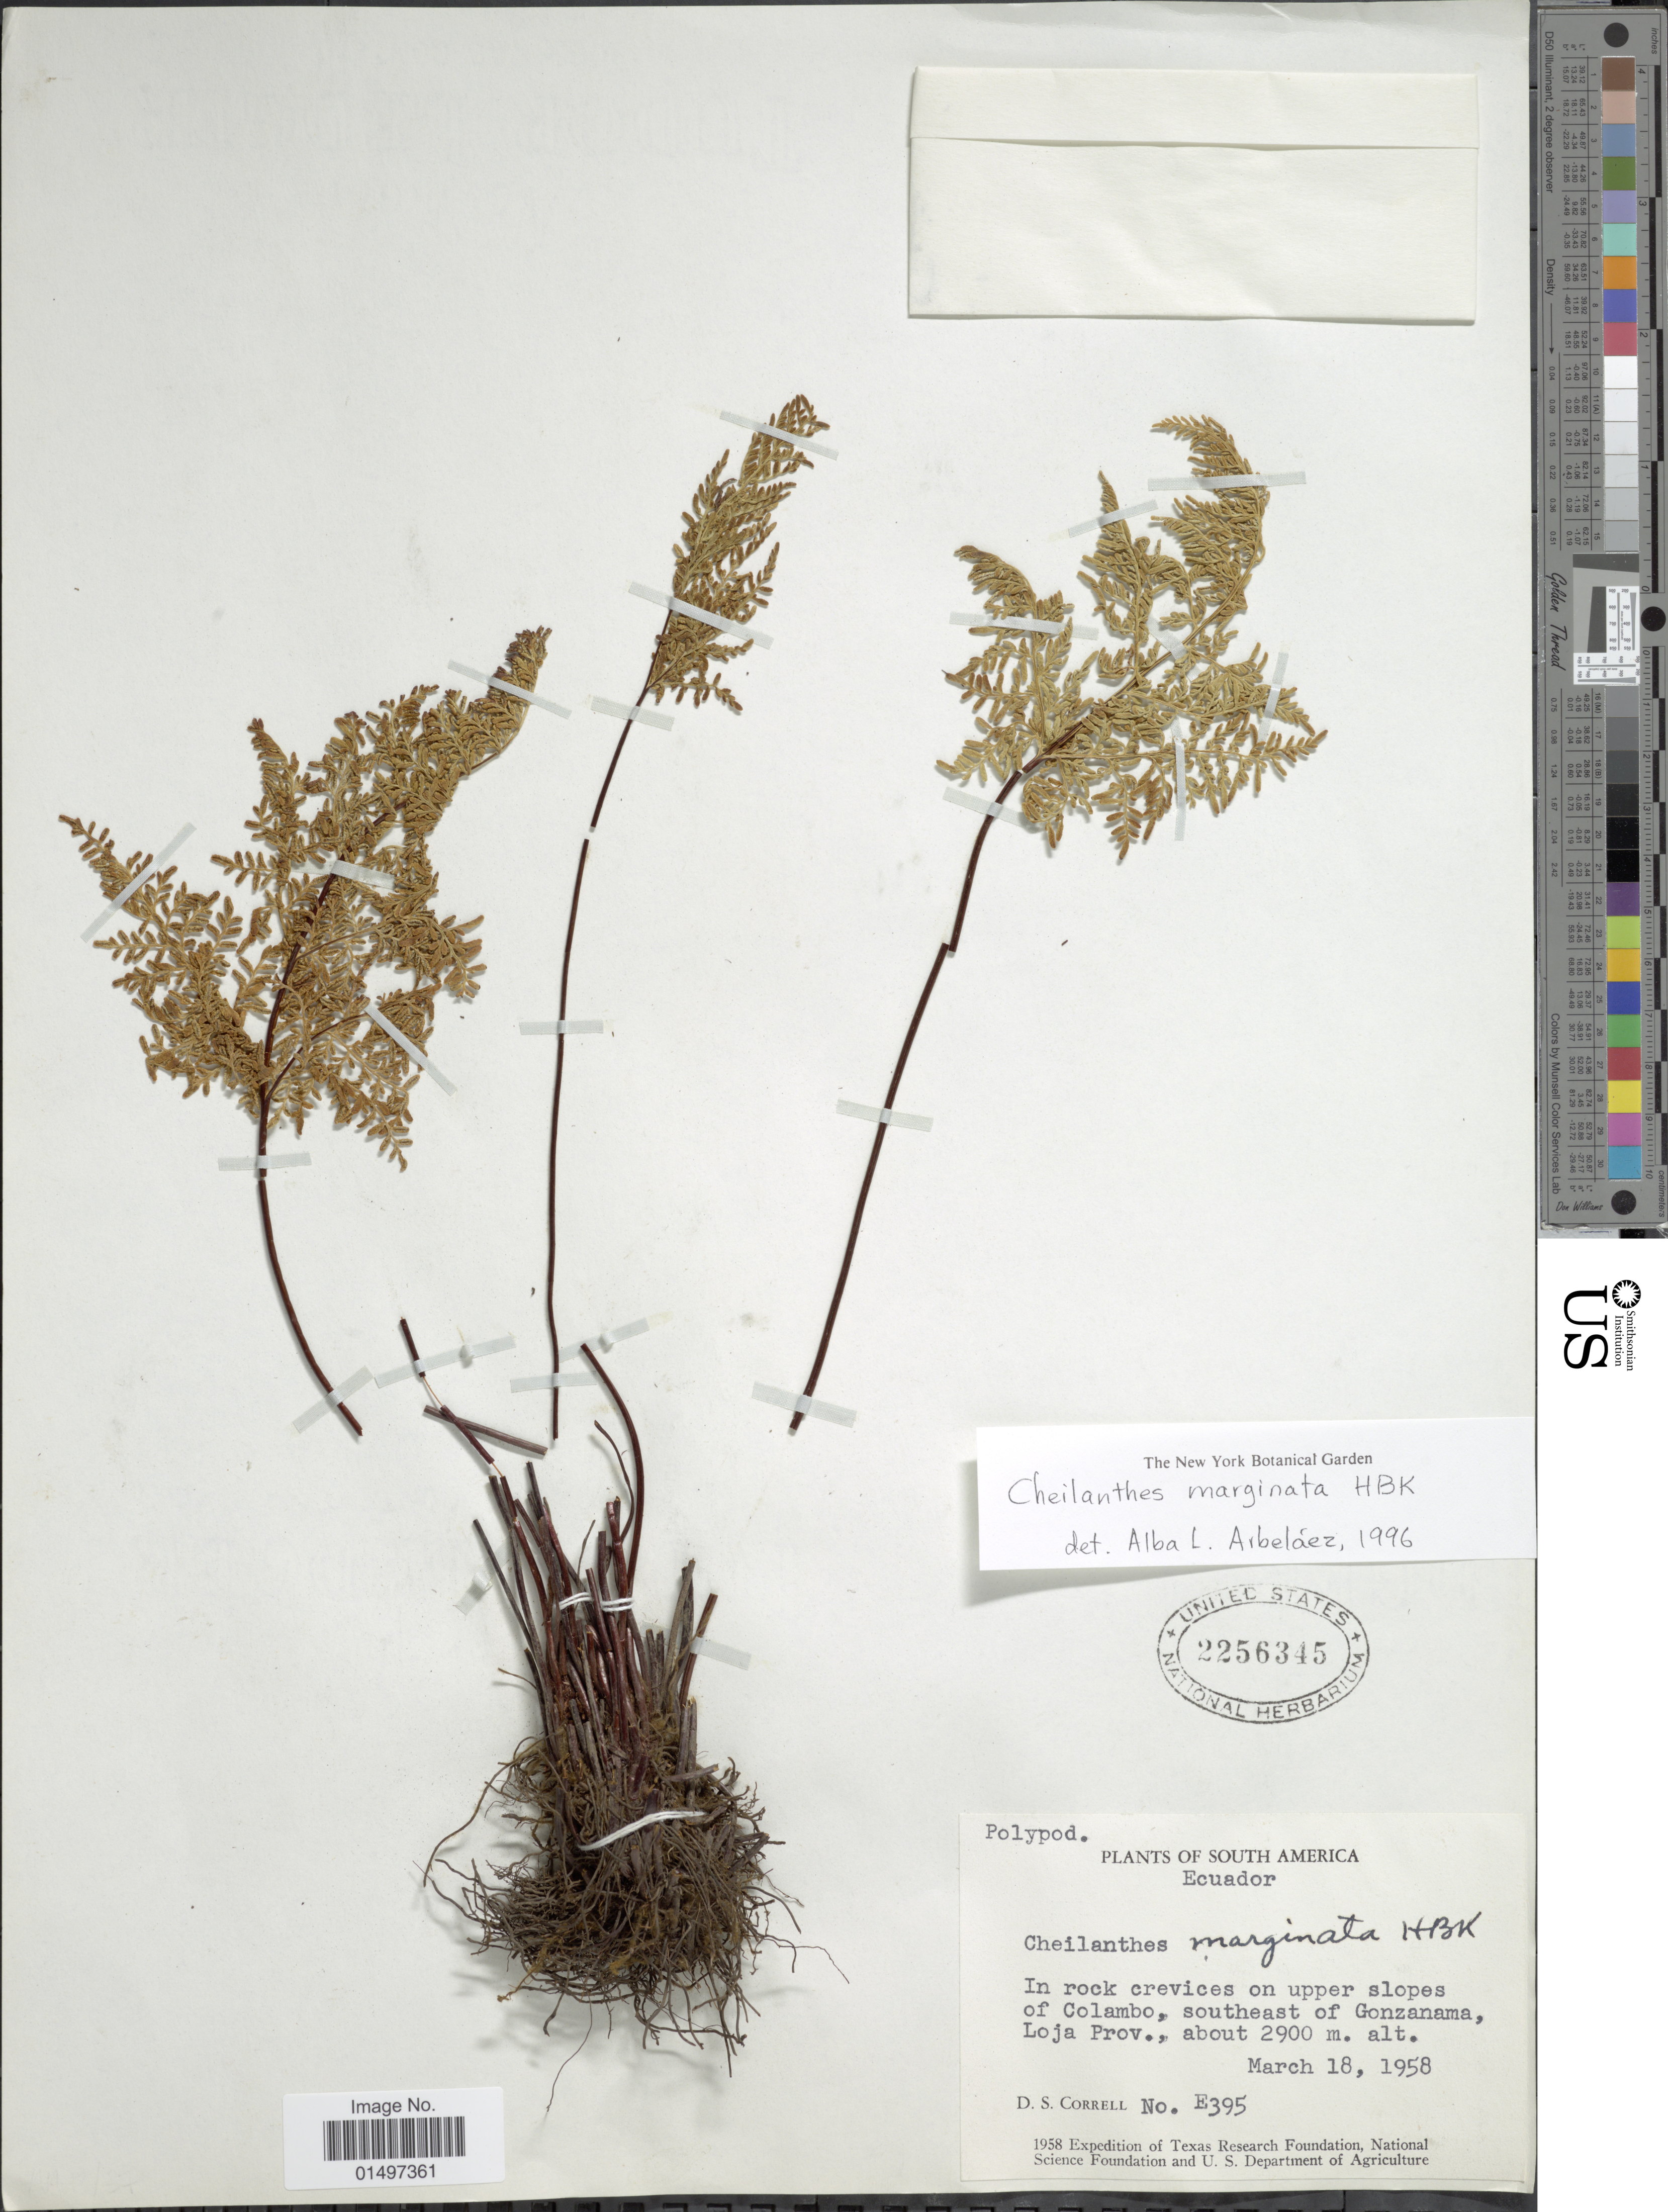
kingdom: Plantae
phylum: Tracheophyta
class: Polypodiopsida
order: Polypodiales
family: Pteridaceae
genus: Gaga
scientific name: Gaga marginata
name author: (Kunth) Fay W. Li & Windham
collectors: D. S. Correll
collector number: E395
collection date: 1958-03-18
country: Ecuador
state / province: Loja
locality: In rock crevices on upper slopes of Colamba, southeast of Gonzanama, Loja Prov.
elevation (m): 2900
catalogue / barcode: US 2256345